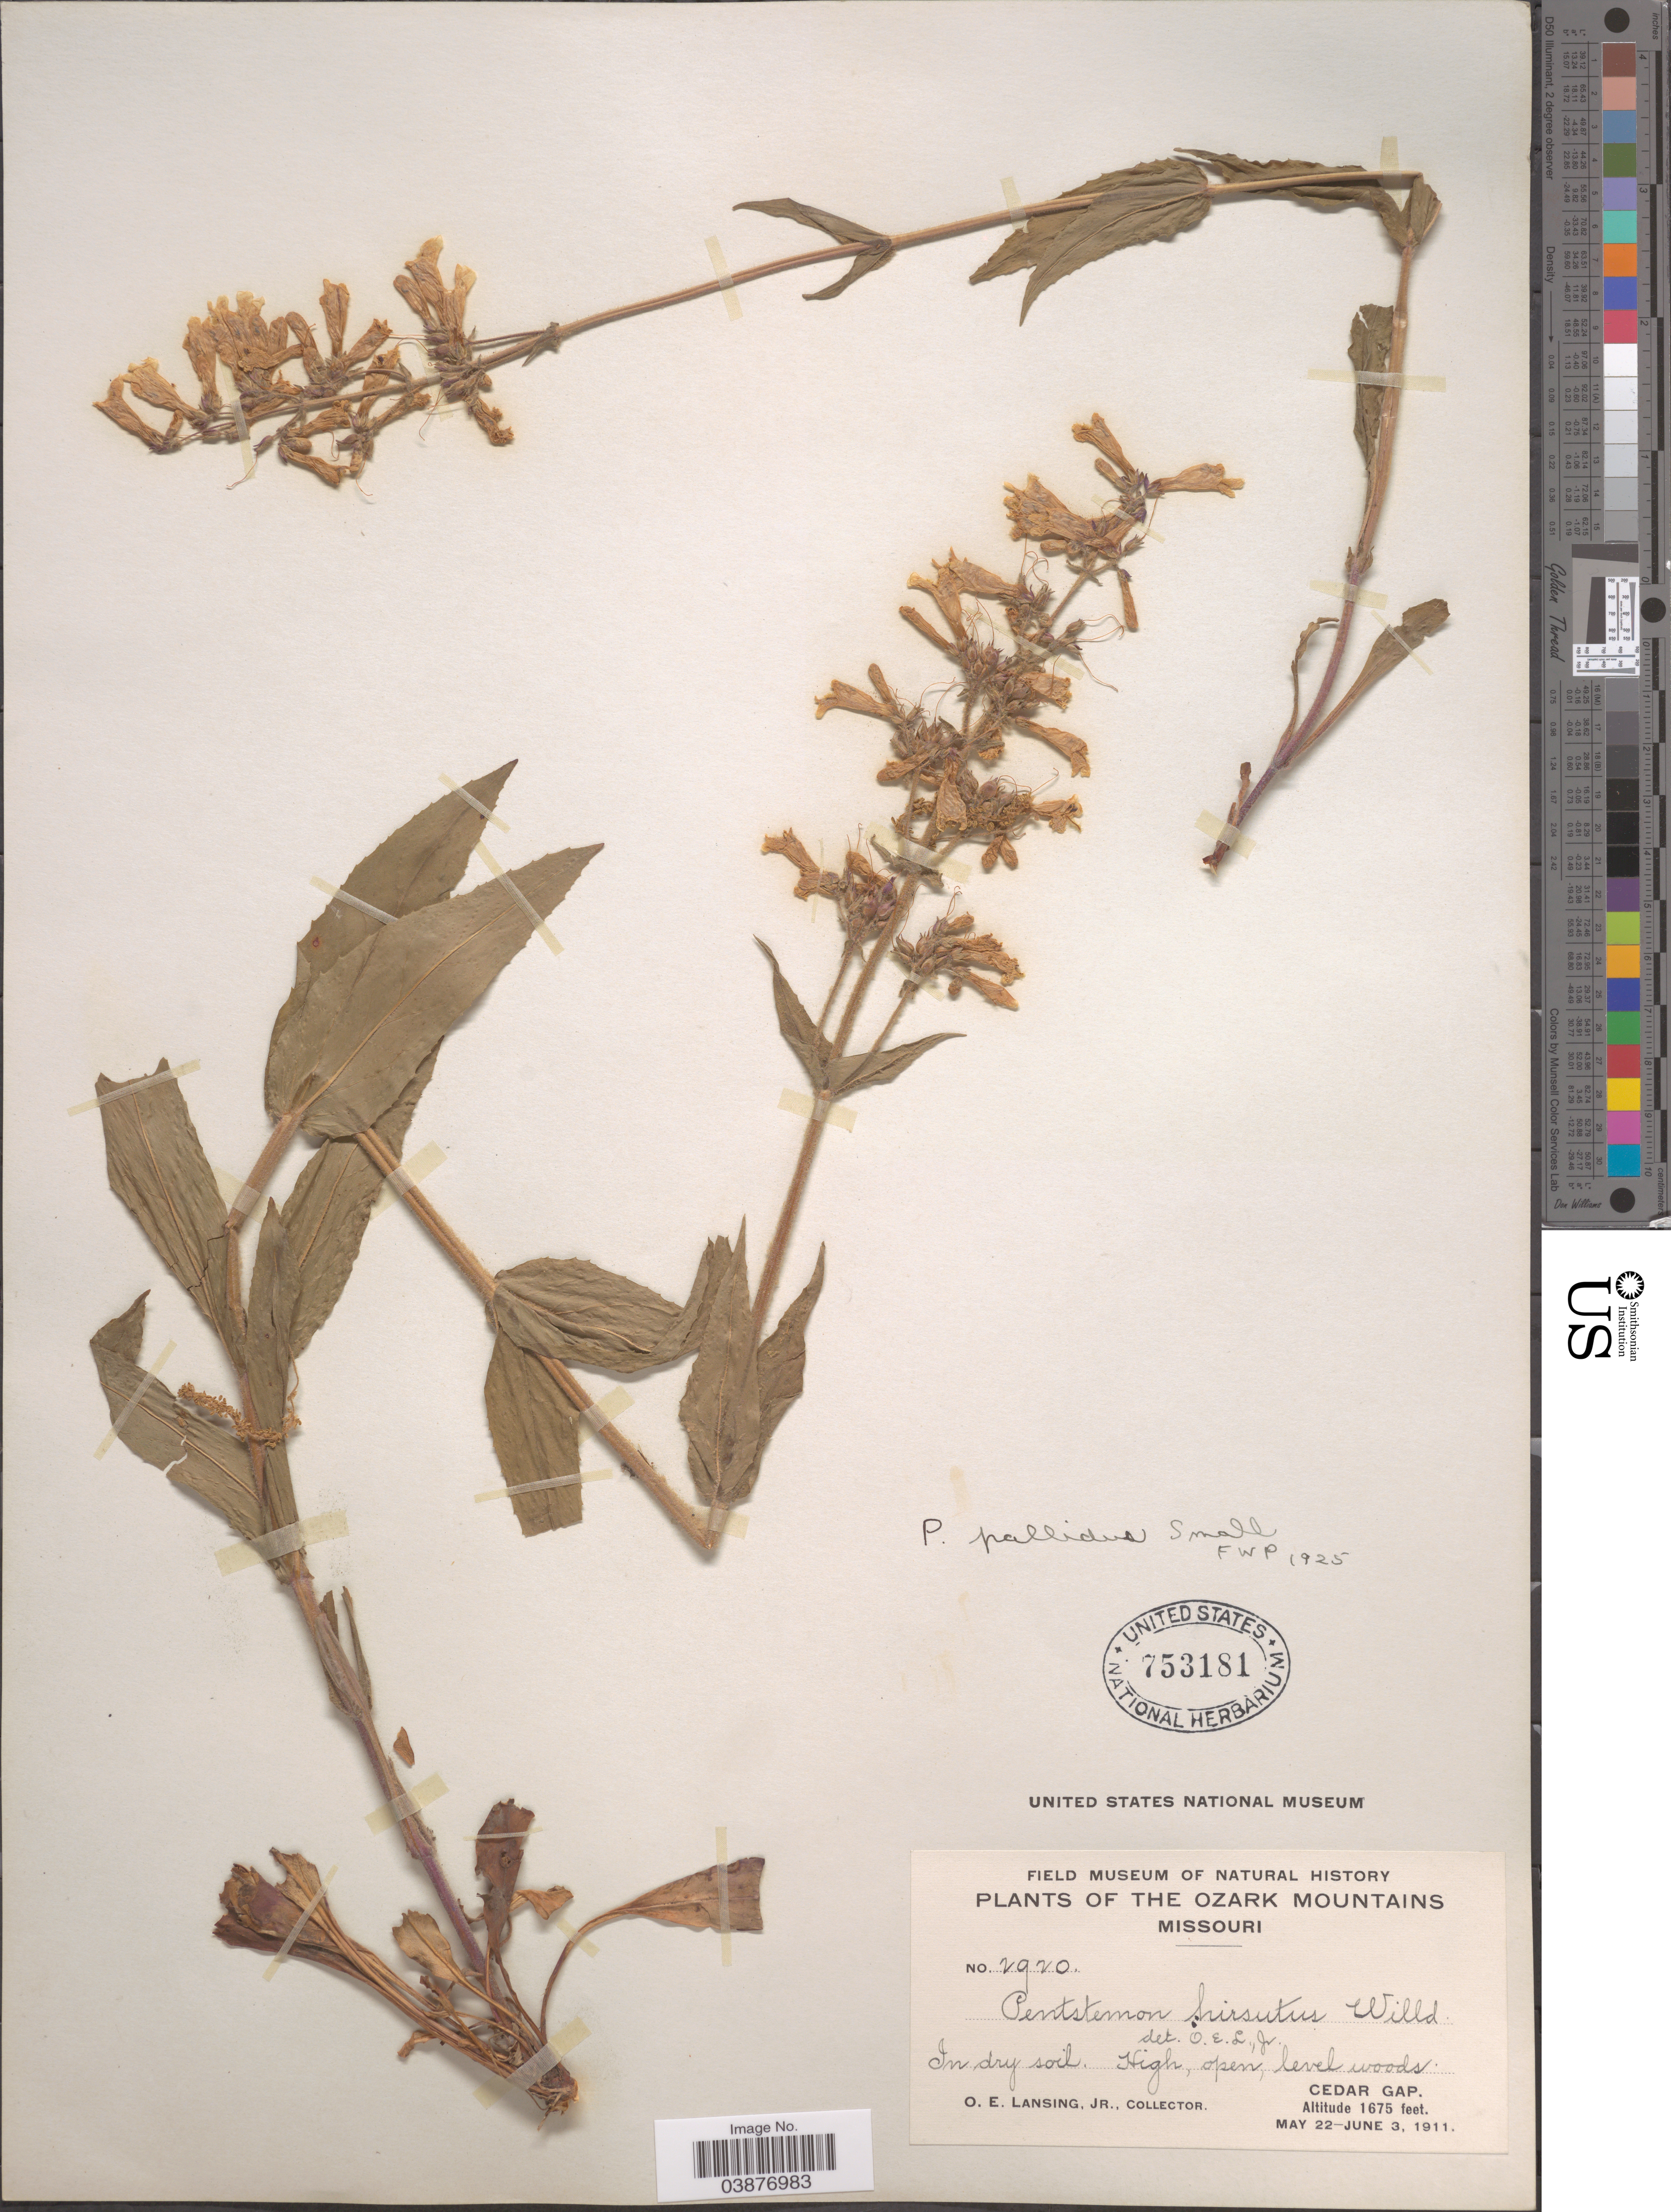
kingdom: Plantae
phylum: Tracheophyta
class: Magnoliopsida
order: Lamiales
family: Plantaginaceae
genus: Penstemon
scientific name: Penstemon pallidus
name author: Small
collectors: O. Lansing Jr.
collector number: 2920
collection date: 1911-05-22/1911-06-03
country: United States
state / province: Missouri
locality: Ozark Mountains. Cedar Gap.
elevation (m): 511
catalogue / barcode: US 753181